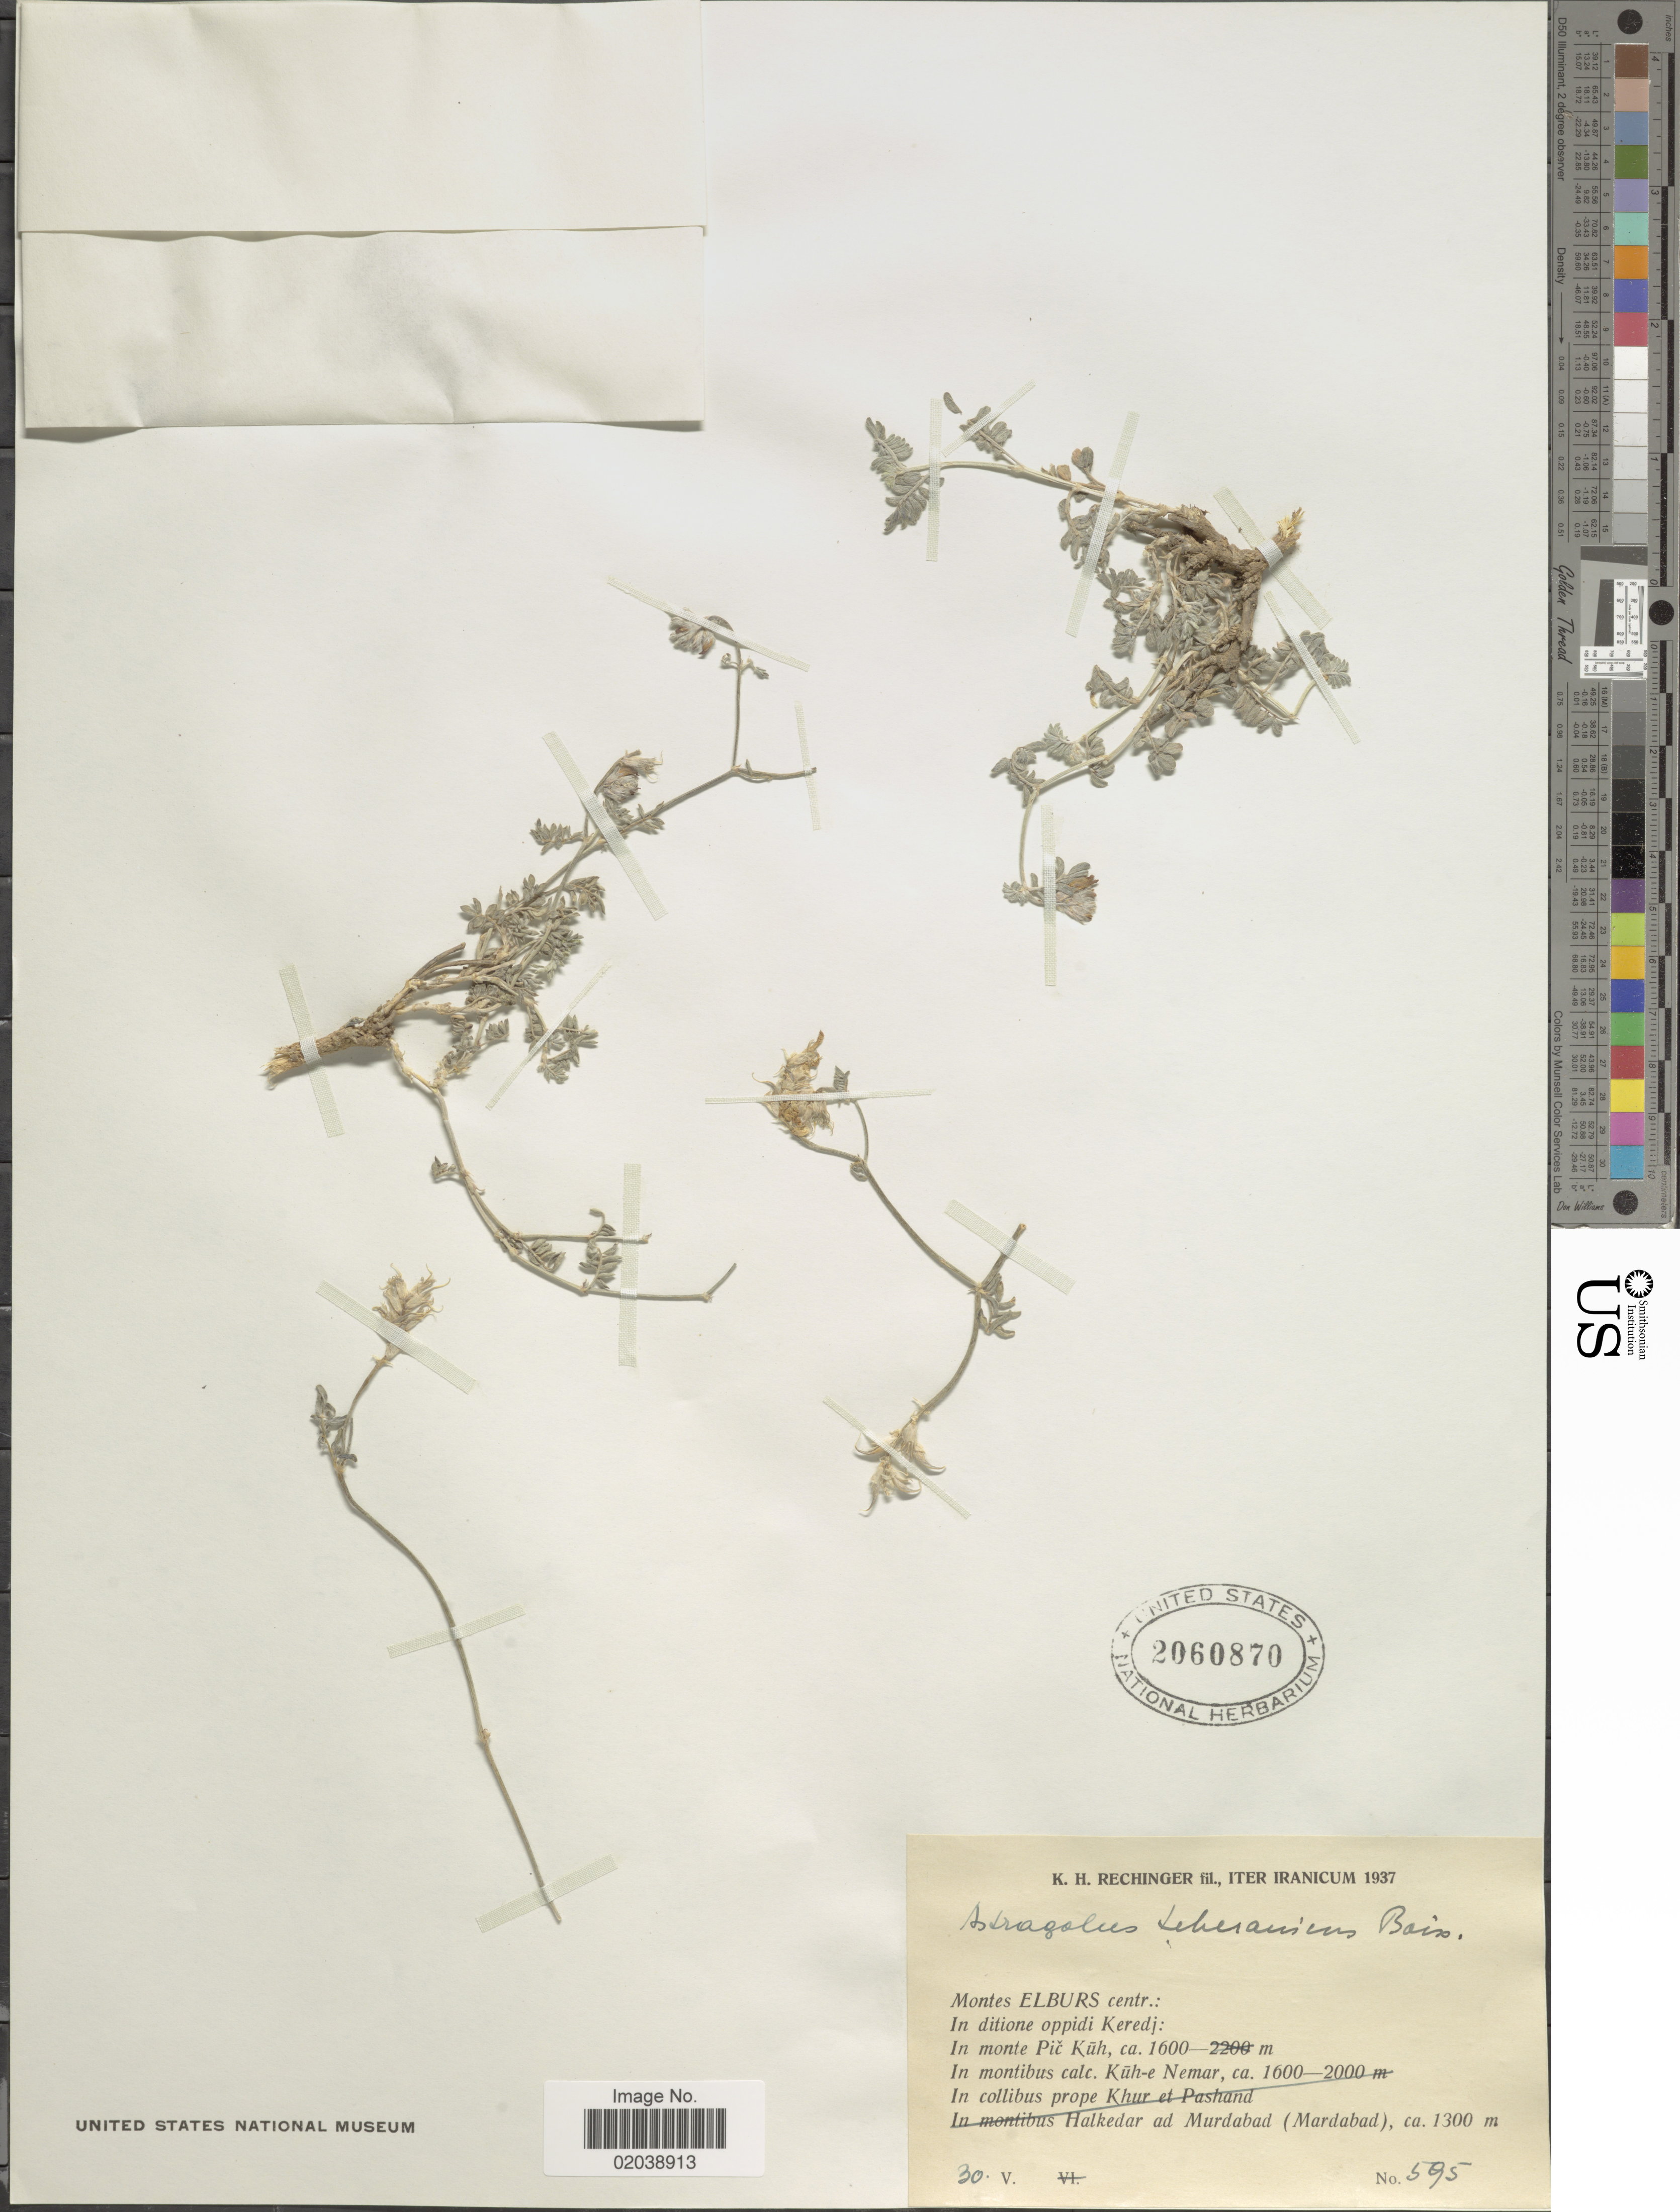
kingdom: Plantae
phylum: Tracheophyta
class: Magnoliopsida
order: Fabales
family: Fabaceae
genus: Astragalus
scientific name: Astragalus teheranicus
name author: Boiss. & Hohen.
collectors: K. H. Rechinger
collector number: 595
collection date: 1937-05-30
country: Iran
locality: Iter Iranicum, Montes Elburs centr.: In diotione oppidi Keredj: In montes Pic Kuh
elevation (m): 1600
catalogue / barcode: US 2060870